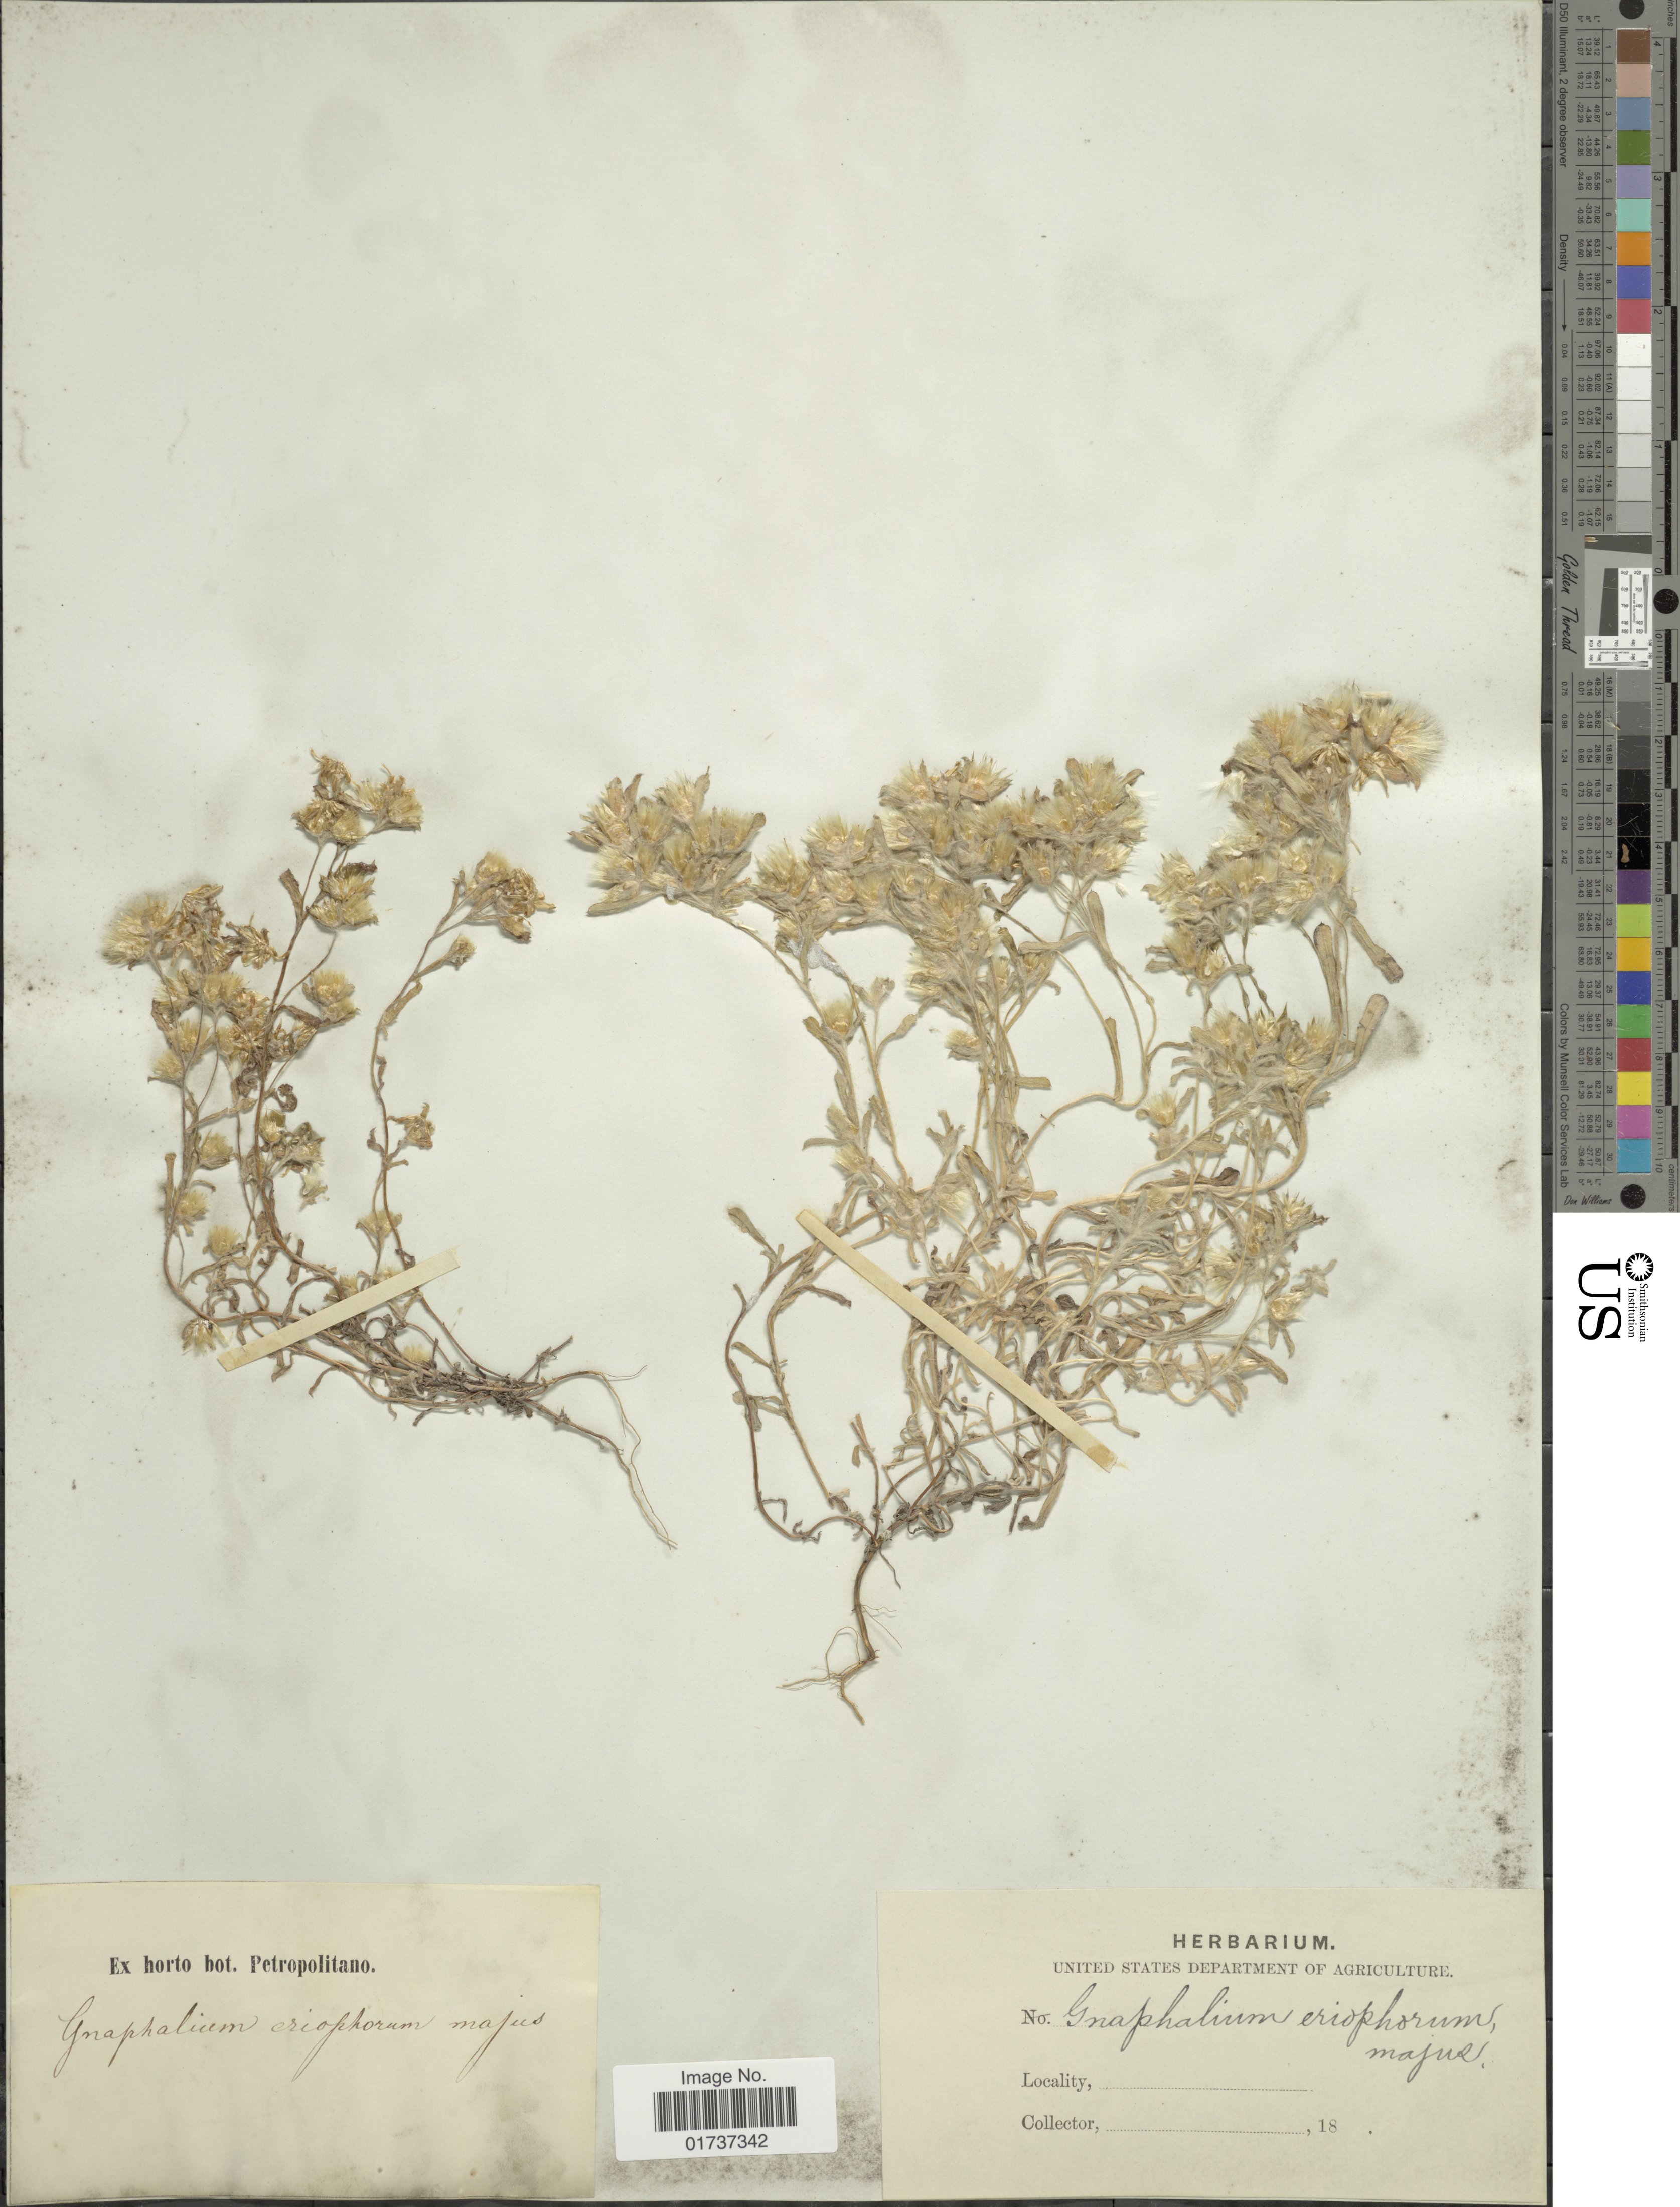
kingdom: Plantae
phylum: Tracheophyta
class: Magnoliopsida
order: Asterales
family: Asteraceae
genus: Gnaphalium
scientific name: Gnaphalium eriophorum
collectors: ex Horto Bot. Petropolitano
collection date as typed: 18